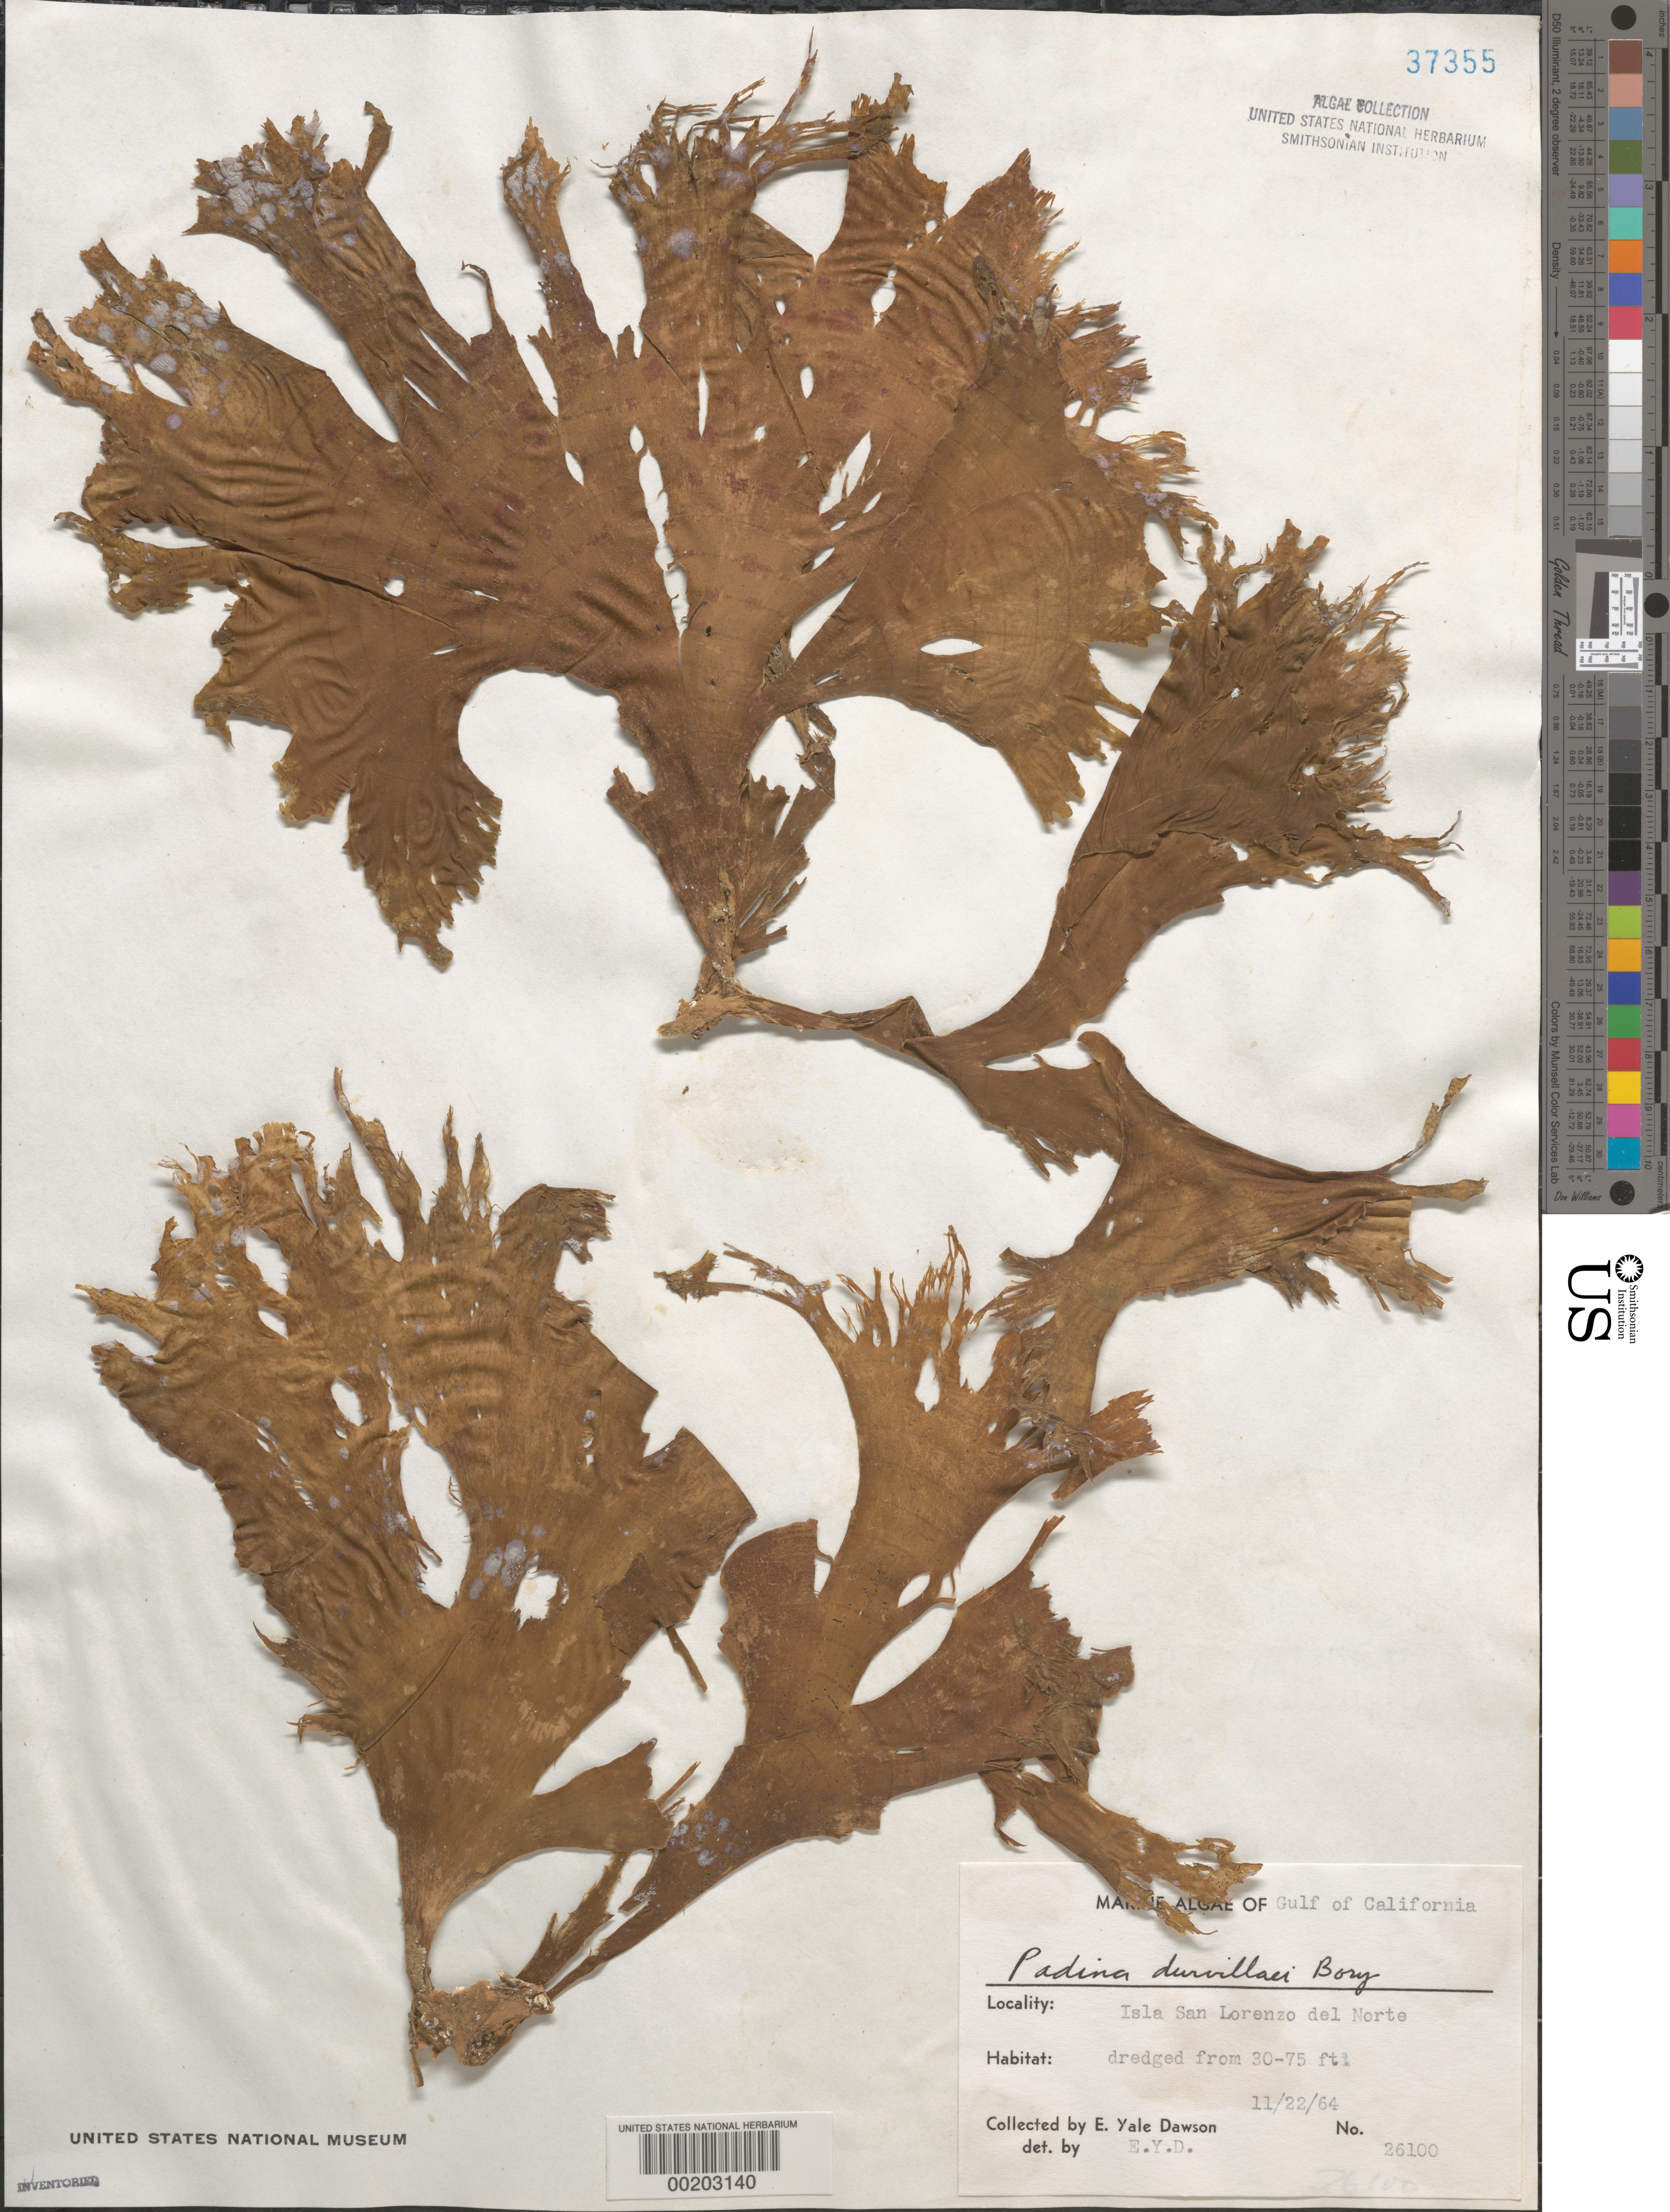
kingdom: Chromista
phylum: Ochrophyta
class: Phaeophyceae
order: Dictyotales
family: Dictyotaceae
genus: Padina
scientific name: Padina durvillaei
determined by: Dawson, E. Y.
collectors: E. Y. Dawson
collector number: EYD 26100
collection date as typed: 22 Nov 1964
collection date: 1964-11-22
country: Mexico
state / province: Baja California Norte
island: Isla San Lorenzo del Norte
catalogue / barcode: US 37355